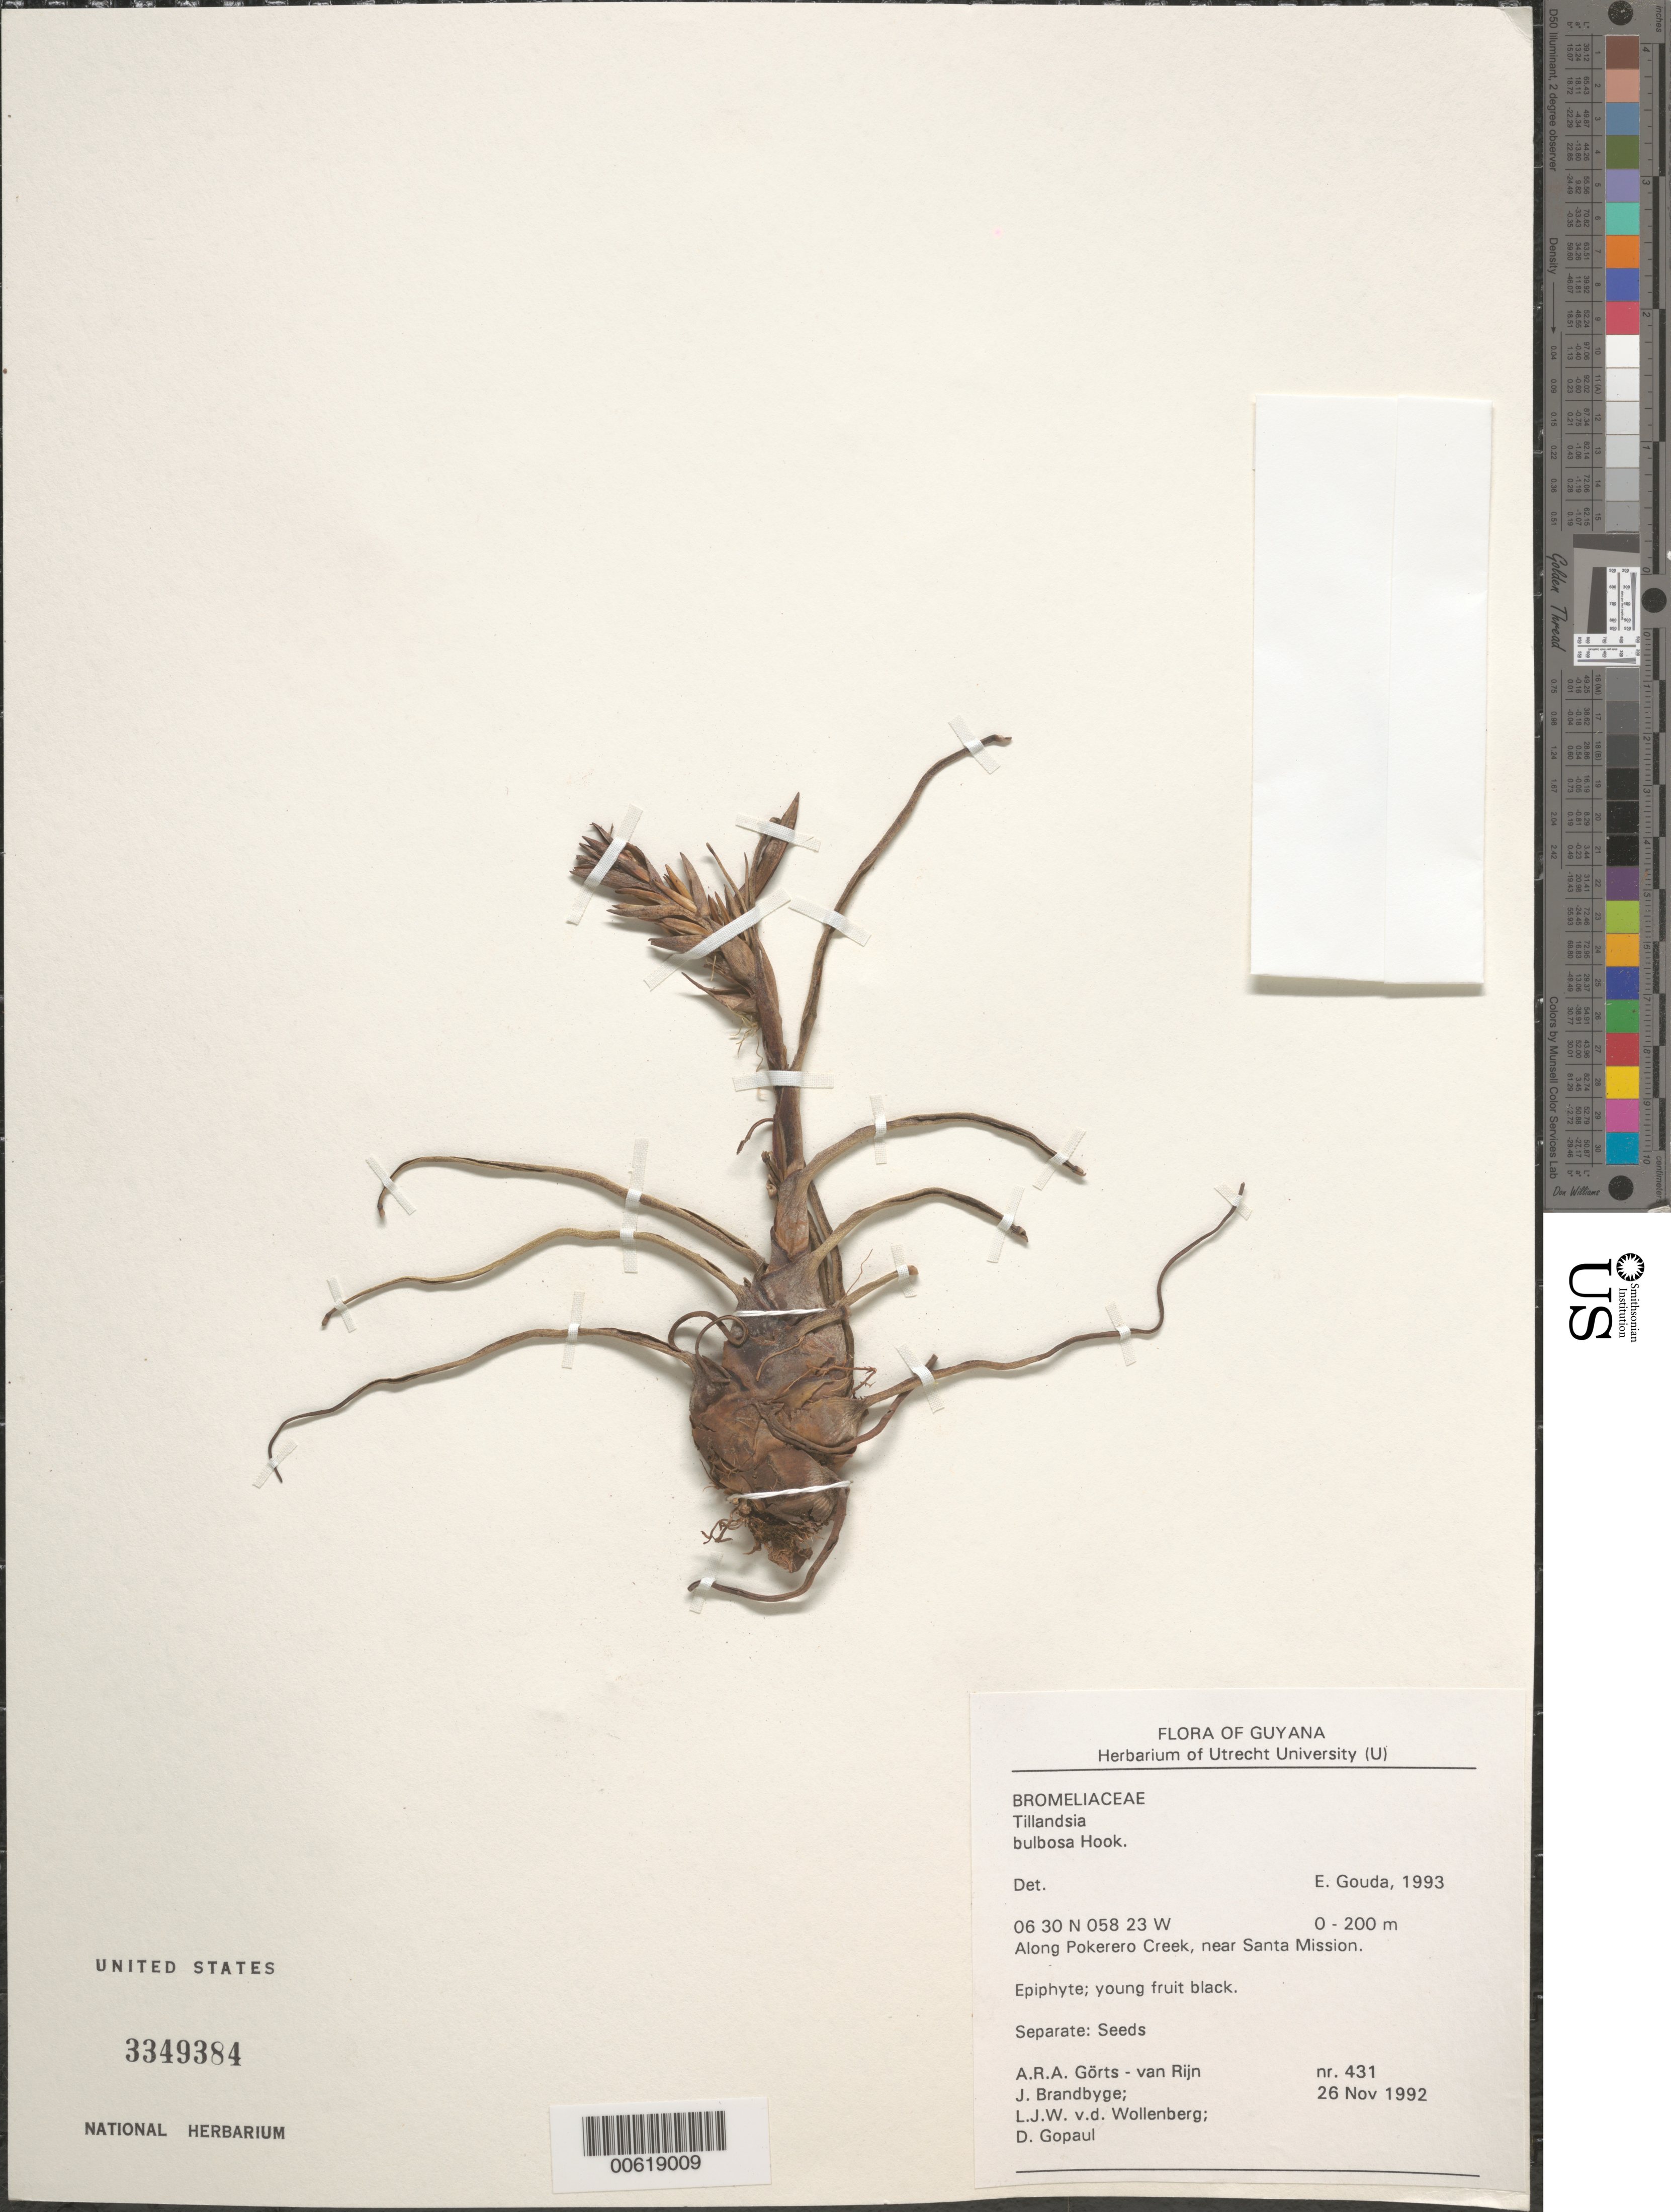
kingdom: Plantae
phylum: Tracheophyta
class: Liliopsida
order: Poales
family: Bromeliaceae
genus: Tillandsia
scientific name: Tillandsia bulbosa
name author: Hook.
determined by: Gouda, E. J.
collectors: A. .R. A. Görts-van Rijn, J. Brandbyge, L. van der Wollenberg & D. Gopaul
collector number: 431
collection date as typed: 26-Nov-92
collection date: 1992-11-26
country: Guyana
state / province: Demerara-Mahaica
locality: Santa Mission, near, along Pokerero Creek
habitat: Along creek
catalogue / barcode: US 3349384